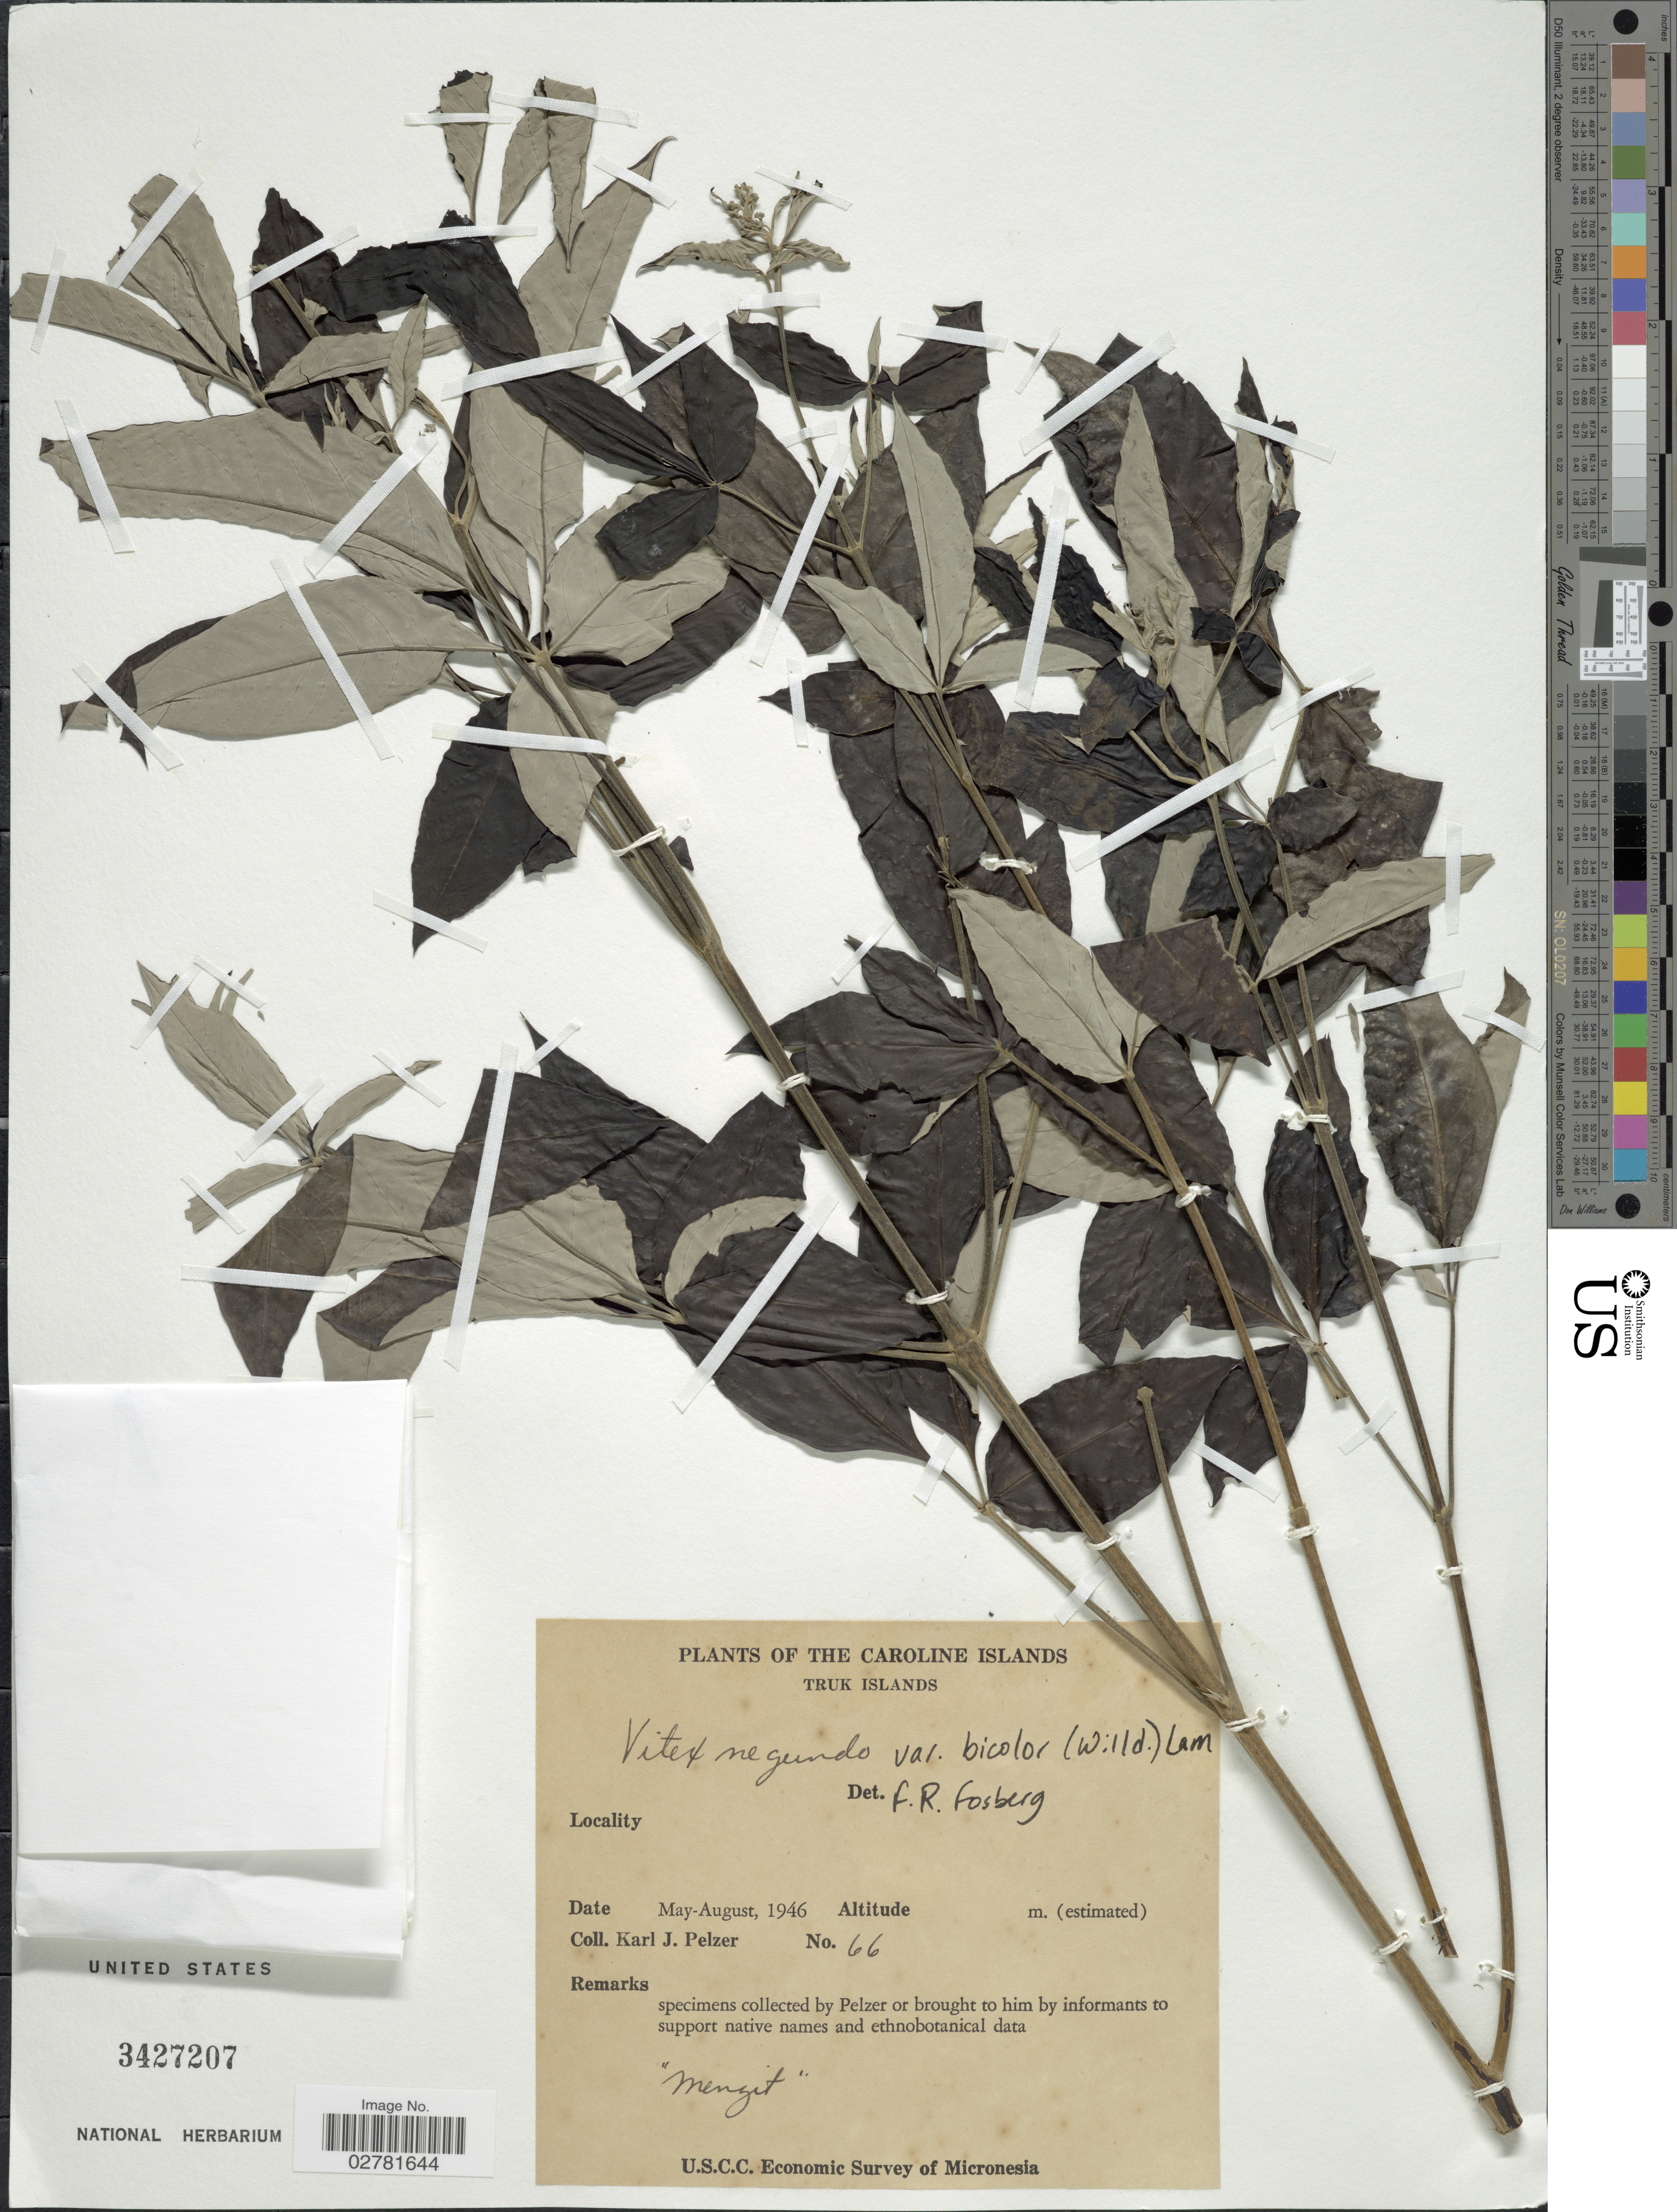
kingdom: Plantae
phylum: Tracheophyta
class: Magnoliopsida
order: Lamiales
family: Lamiaceae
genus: Vitex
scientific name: Vitex negundo var. bicolor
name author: (Willd.) H.J. Lam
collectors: K. J. Pelzer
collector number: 66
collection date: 1946-05/1946-08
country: Micronesia, Federated States of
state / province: Truk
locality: The Caroline Islands. Truk Islands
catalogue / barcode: US 3427207